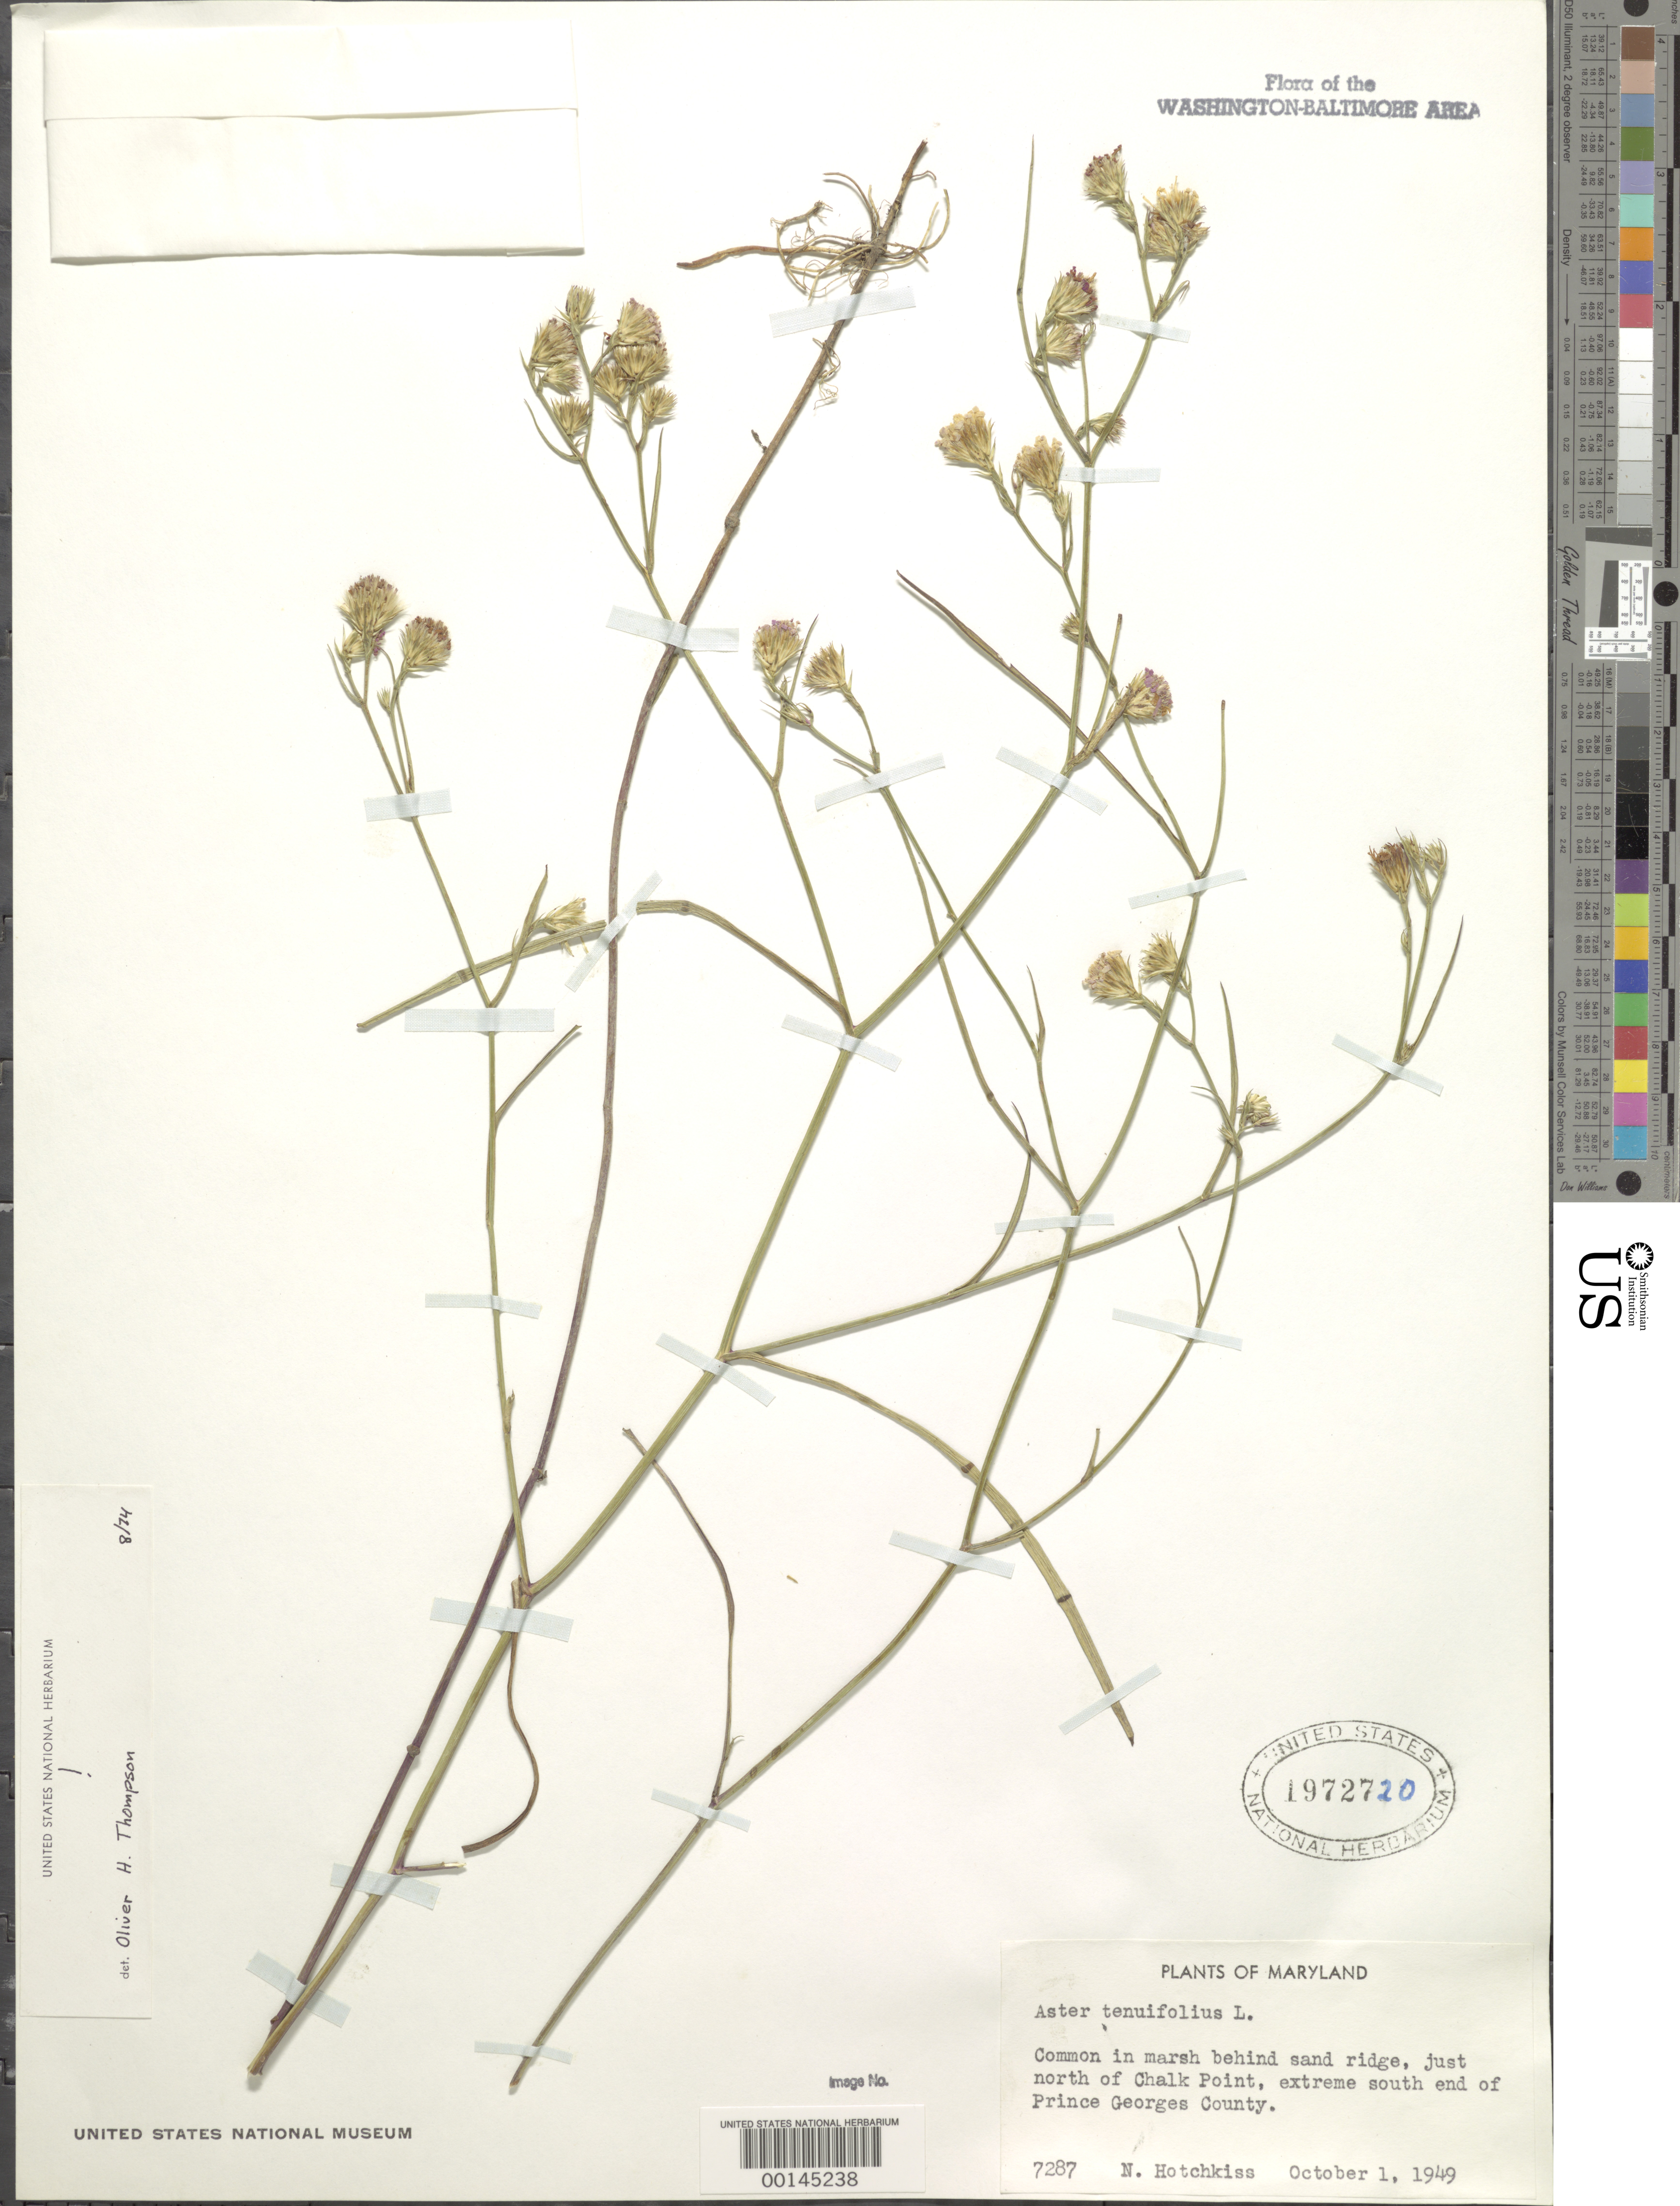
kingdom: Plantae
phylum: Tracheophyta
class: Magnoliopsida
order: Asterales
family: Asteraceae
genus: Symphyotrichum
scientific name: Symphyotrichum tenuifolium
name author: (L.) G.L. Nesom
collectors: N. Hotchkiss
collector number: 7287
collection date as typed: -1 Oct 1949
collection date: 1949-10-01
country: United States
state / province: Maryland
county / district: Prince George's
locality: North of Chaulk Point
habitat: Marsh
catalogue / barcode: US 1972720